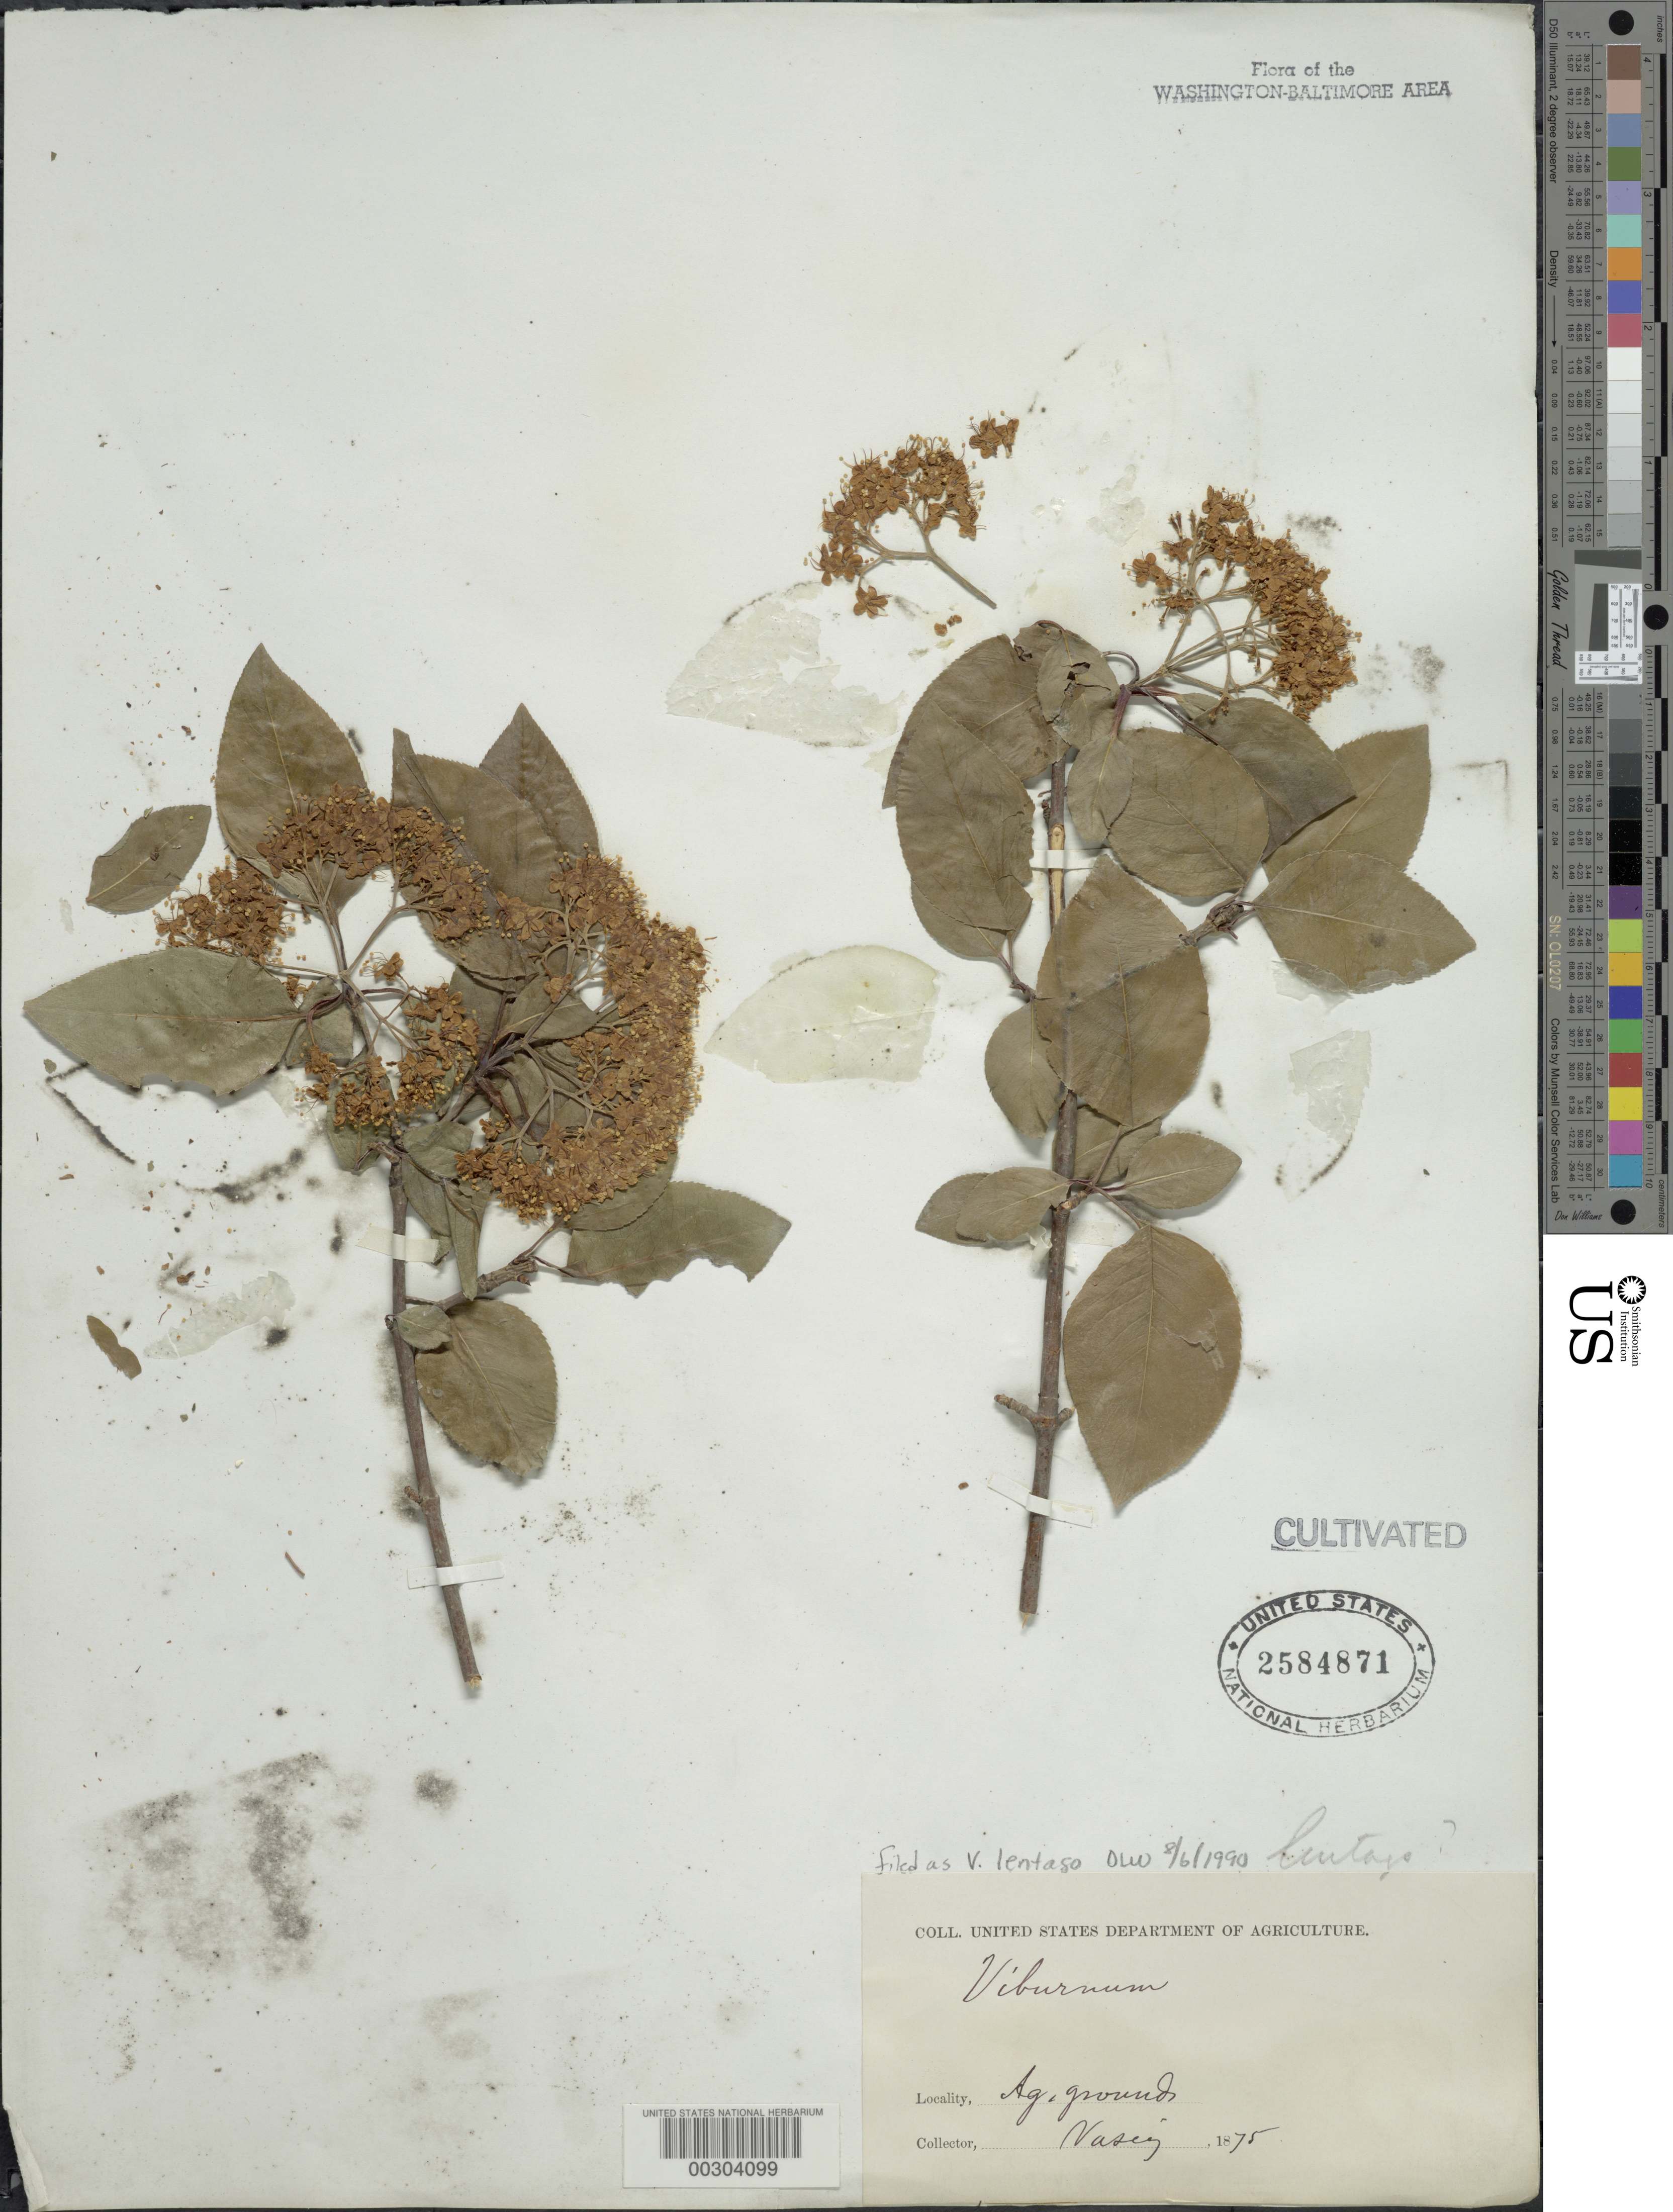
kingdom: Plantae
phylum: Tracheophyta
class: Magnoliopsida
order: Dipsacales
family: Viburnaceae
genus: Viburnum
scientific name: Viburnum lentago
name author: L.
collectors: G. R. Vasey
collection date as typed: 1875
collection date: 1875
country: United States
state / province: District of Columbia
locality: Department of Agriculture grounds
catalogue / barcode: US 2584871